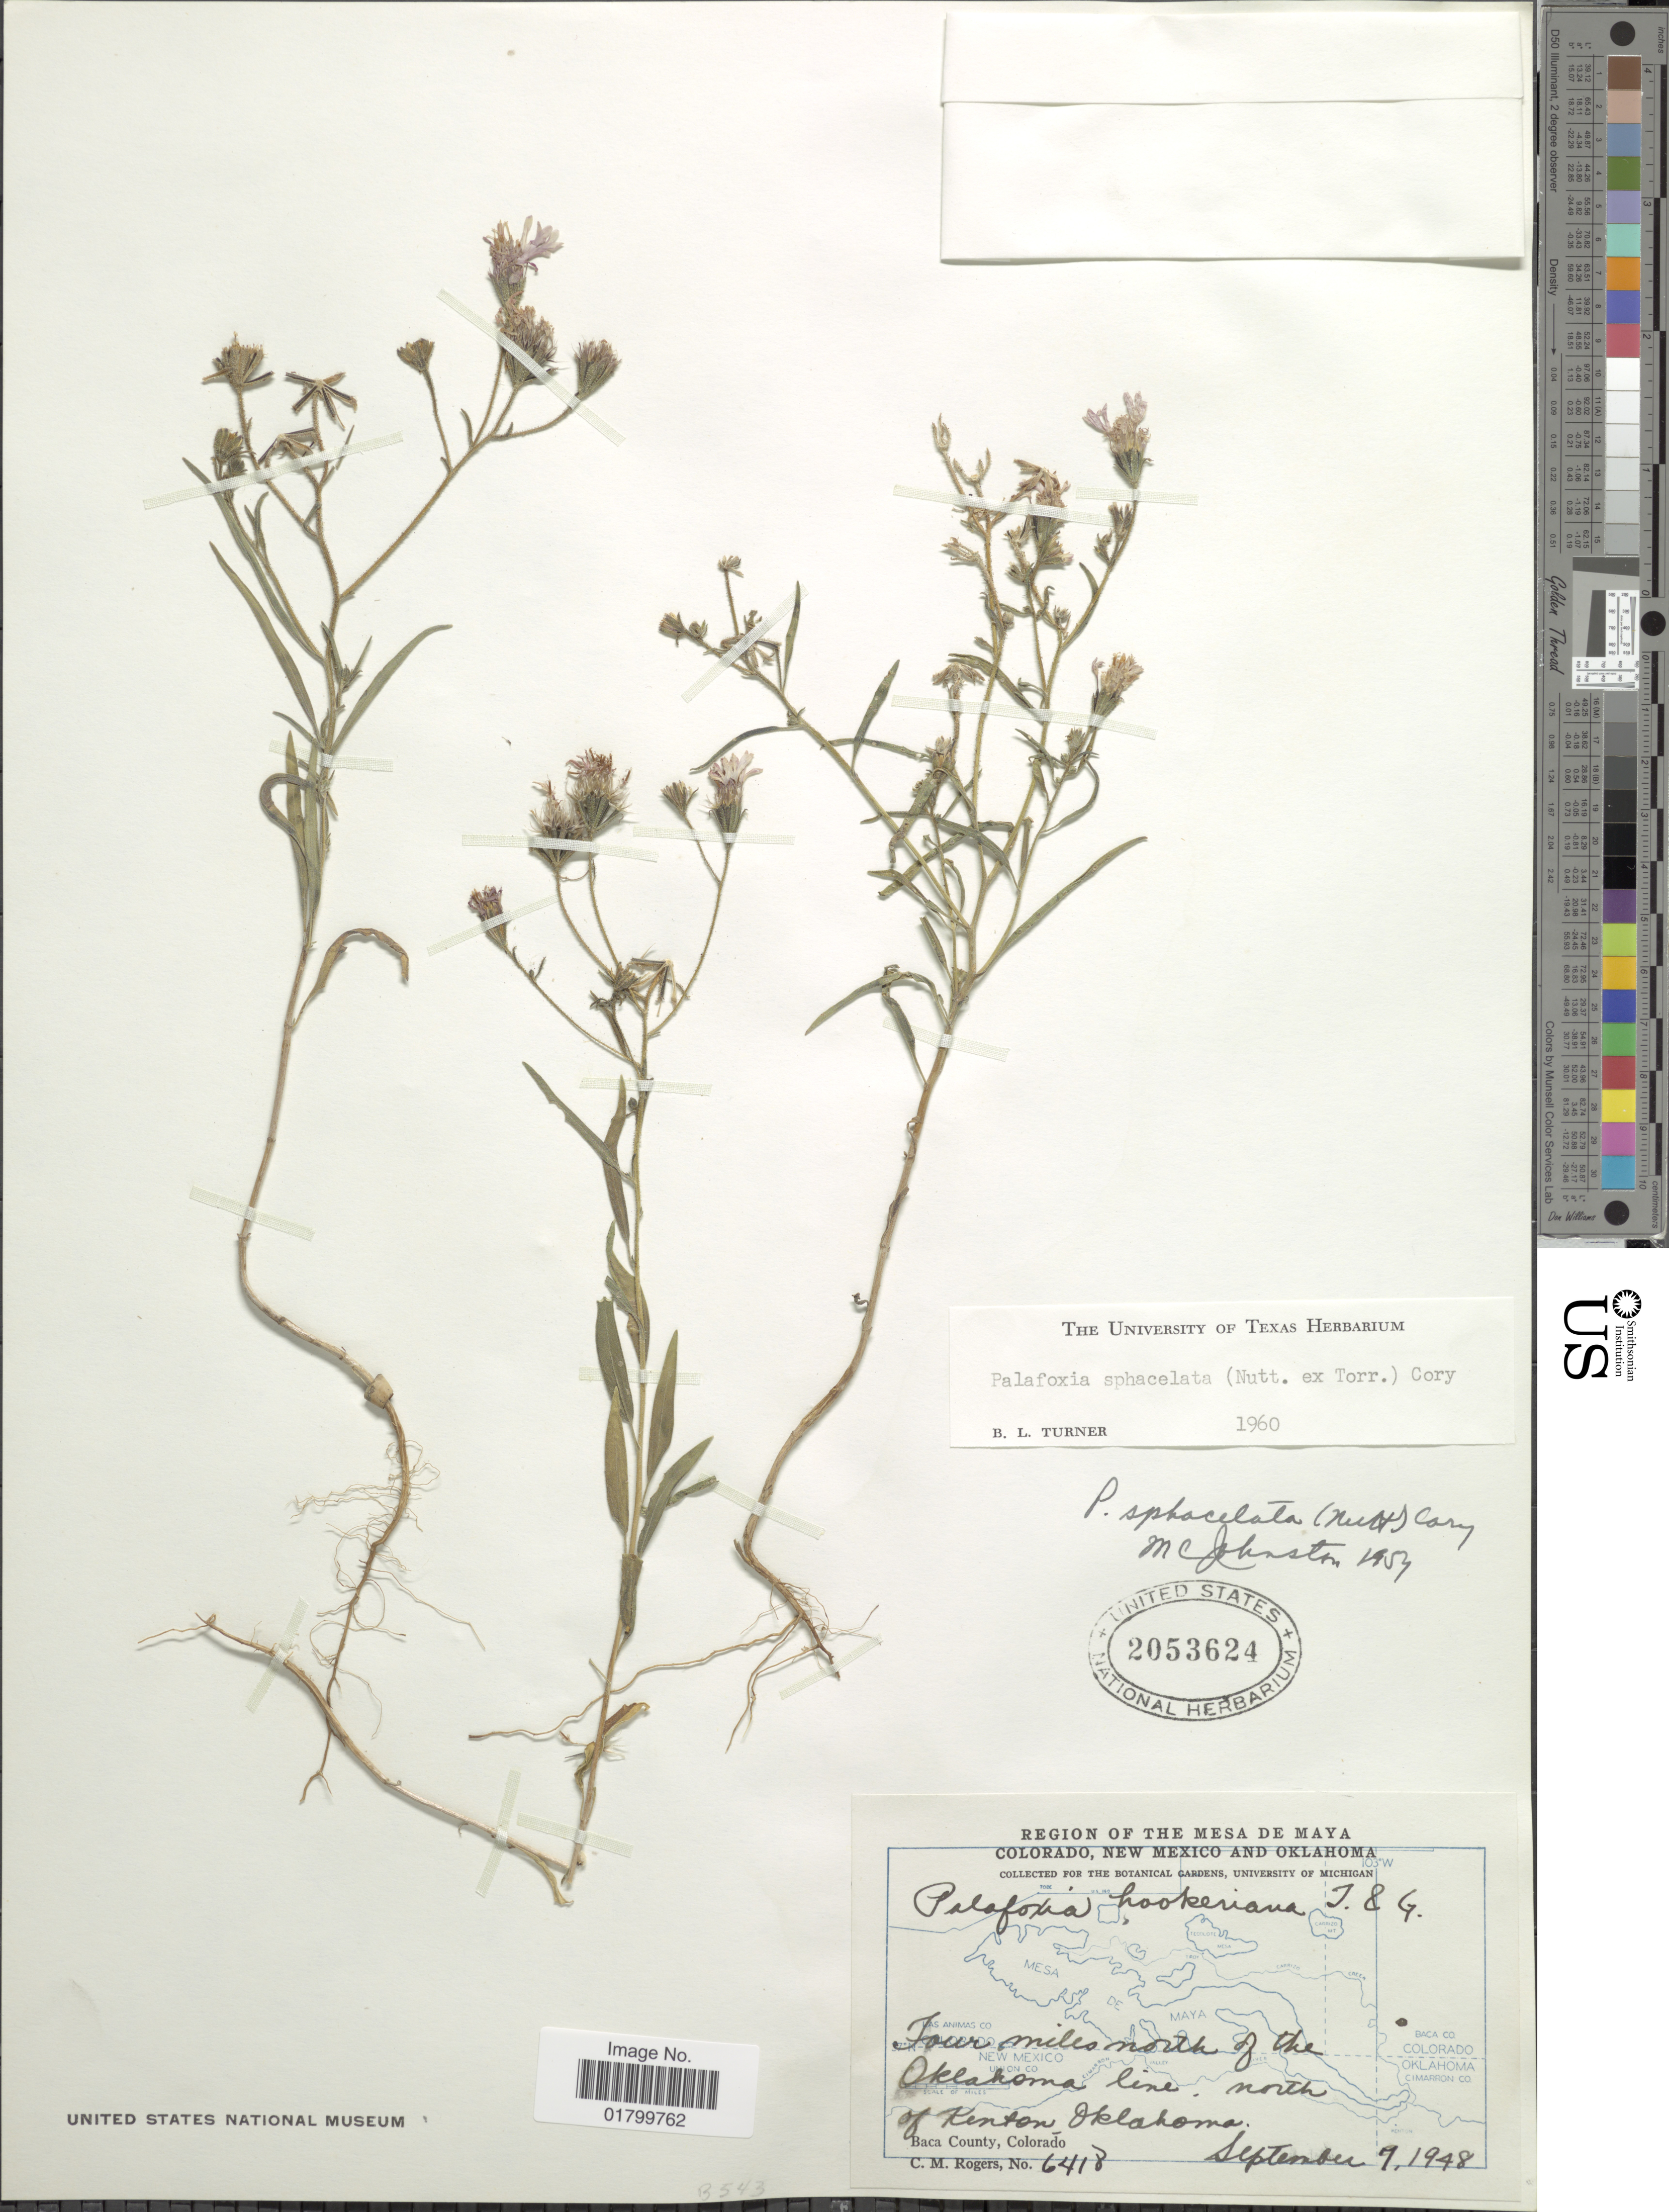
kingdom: Plantae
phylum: Tracheophyta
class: Magnoliopsida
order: Asterales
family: Asteraceae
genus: Palafoxia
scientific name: Palafoxia sphacelata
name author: (Nutt. ex Torr.) Cory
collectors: C. M. Rogers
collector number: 6418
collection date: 1948-09-07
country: United States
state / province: Colorado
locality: Region of The Mesa de Maya, Four miles north of the Oklahoma line, north of Kenton, Oklahoma, Baca County, Colorado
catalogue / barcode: US 2053624